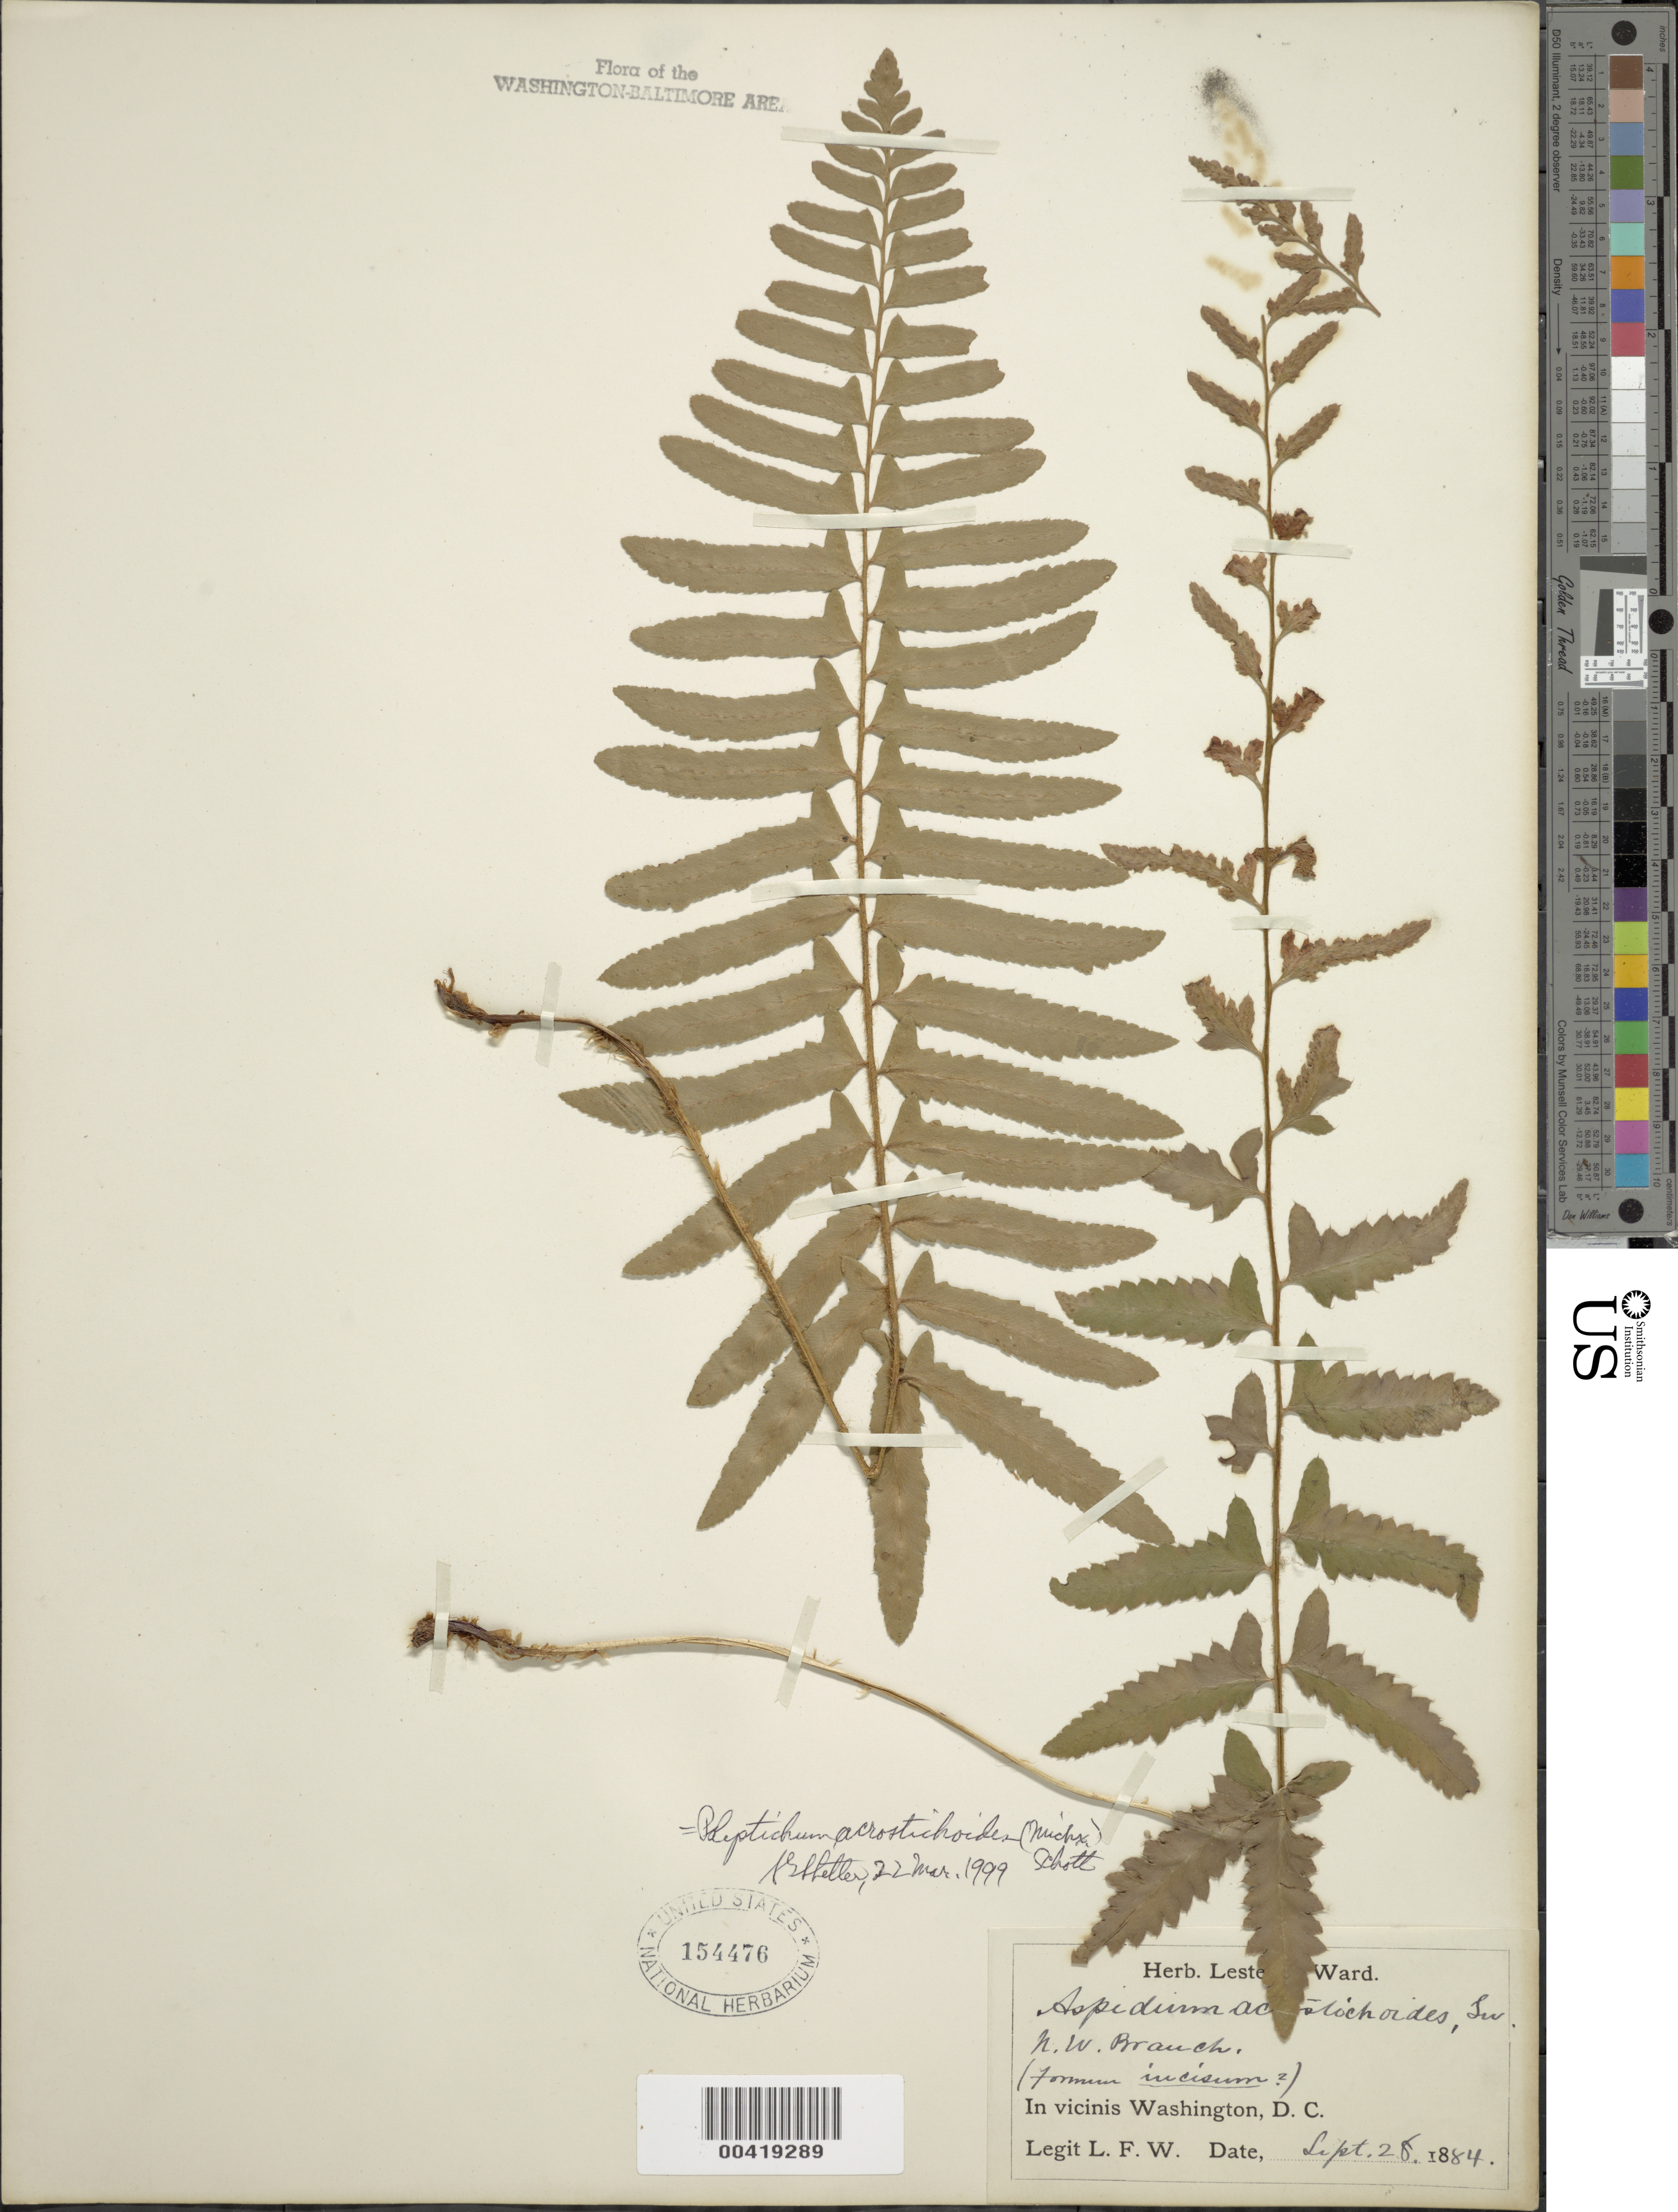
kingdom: Plantae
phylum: Tracheophyta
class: Polypodiopsida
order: Polypodiales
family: Dryopteridaceae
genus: Polystichum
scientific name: Polystichum acrostichoides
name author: (Michx.) Schott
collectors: L. F. Ward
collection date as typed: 28 Sep 1884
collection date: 1884-09-28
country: United States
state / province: District of Columbia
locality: Northwest Branch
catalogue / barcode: US 154476